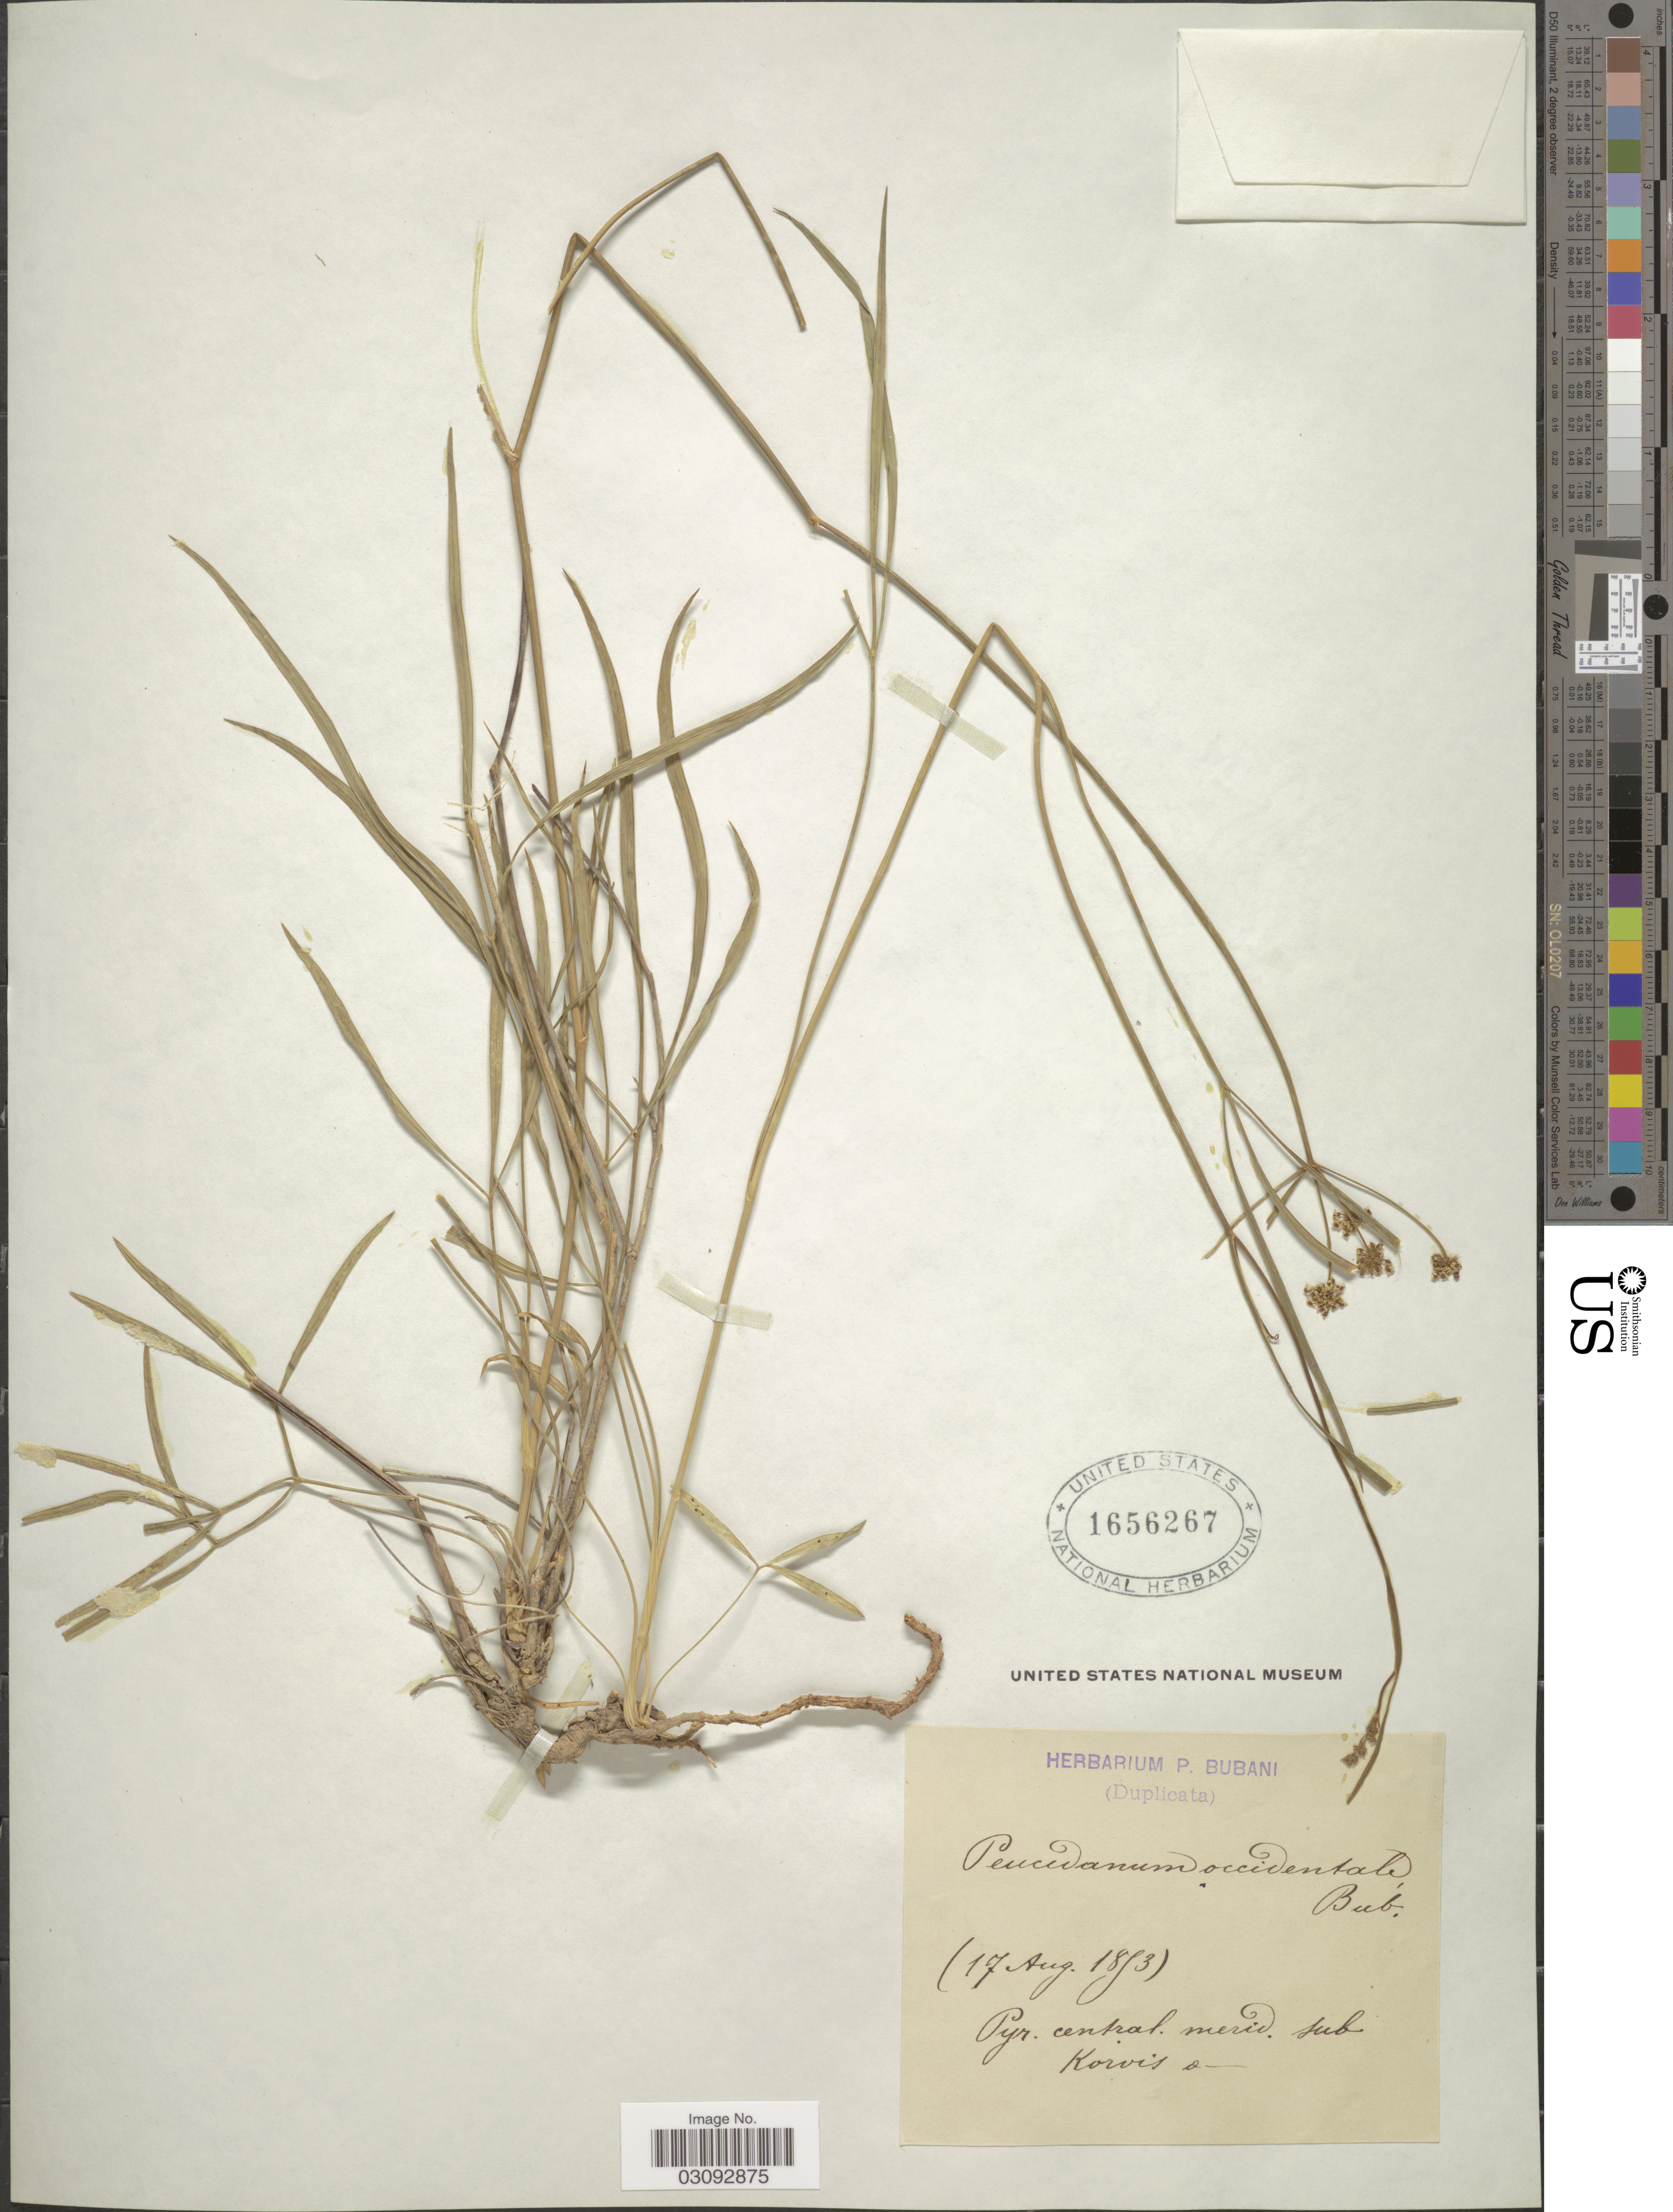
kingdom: Plantae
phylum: Tracheophyta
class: Magnoliopsida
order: Apiales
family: Apiaceae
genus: Peucedanum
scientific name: Peucedanum occidentale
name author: Bubani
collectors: ex herb. P. Bubani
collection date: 1893-08-17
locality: Pyr. central. merid. sub Korvis.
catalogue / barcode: US 1656267